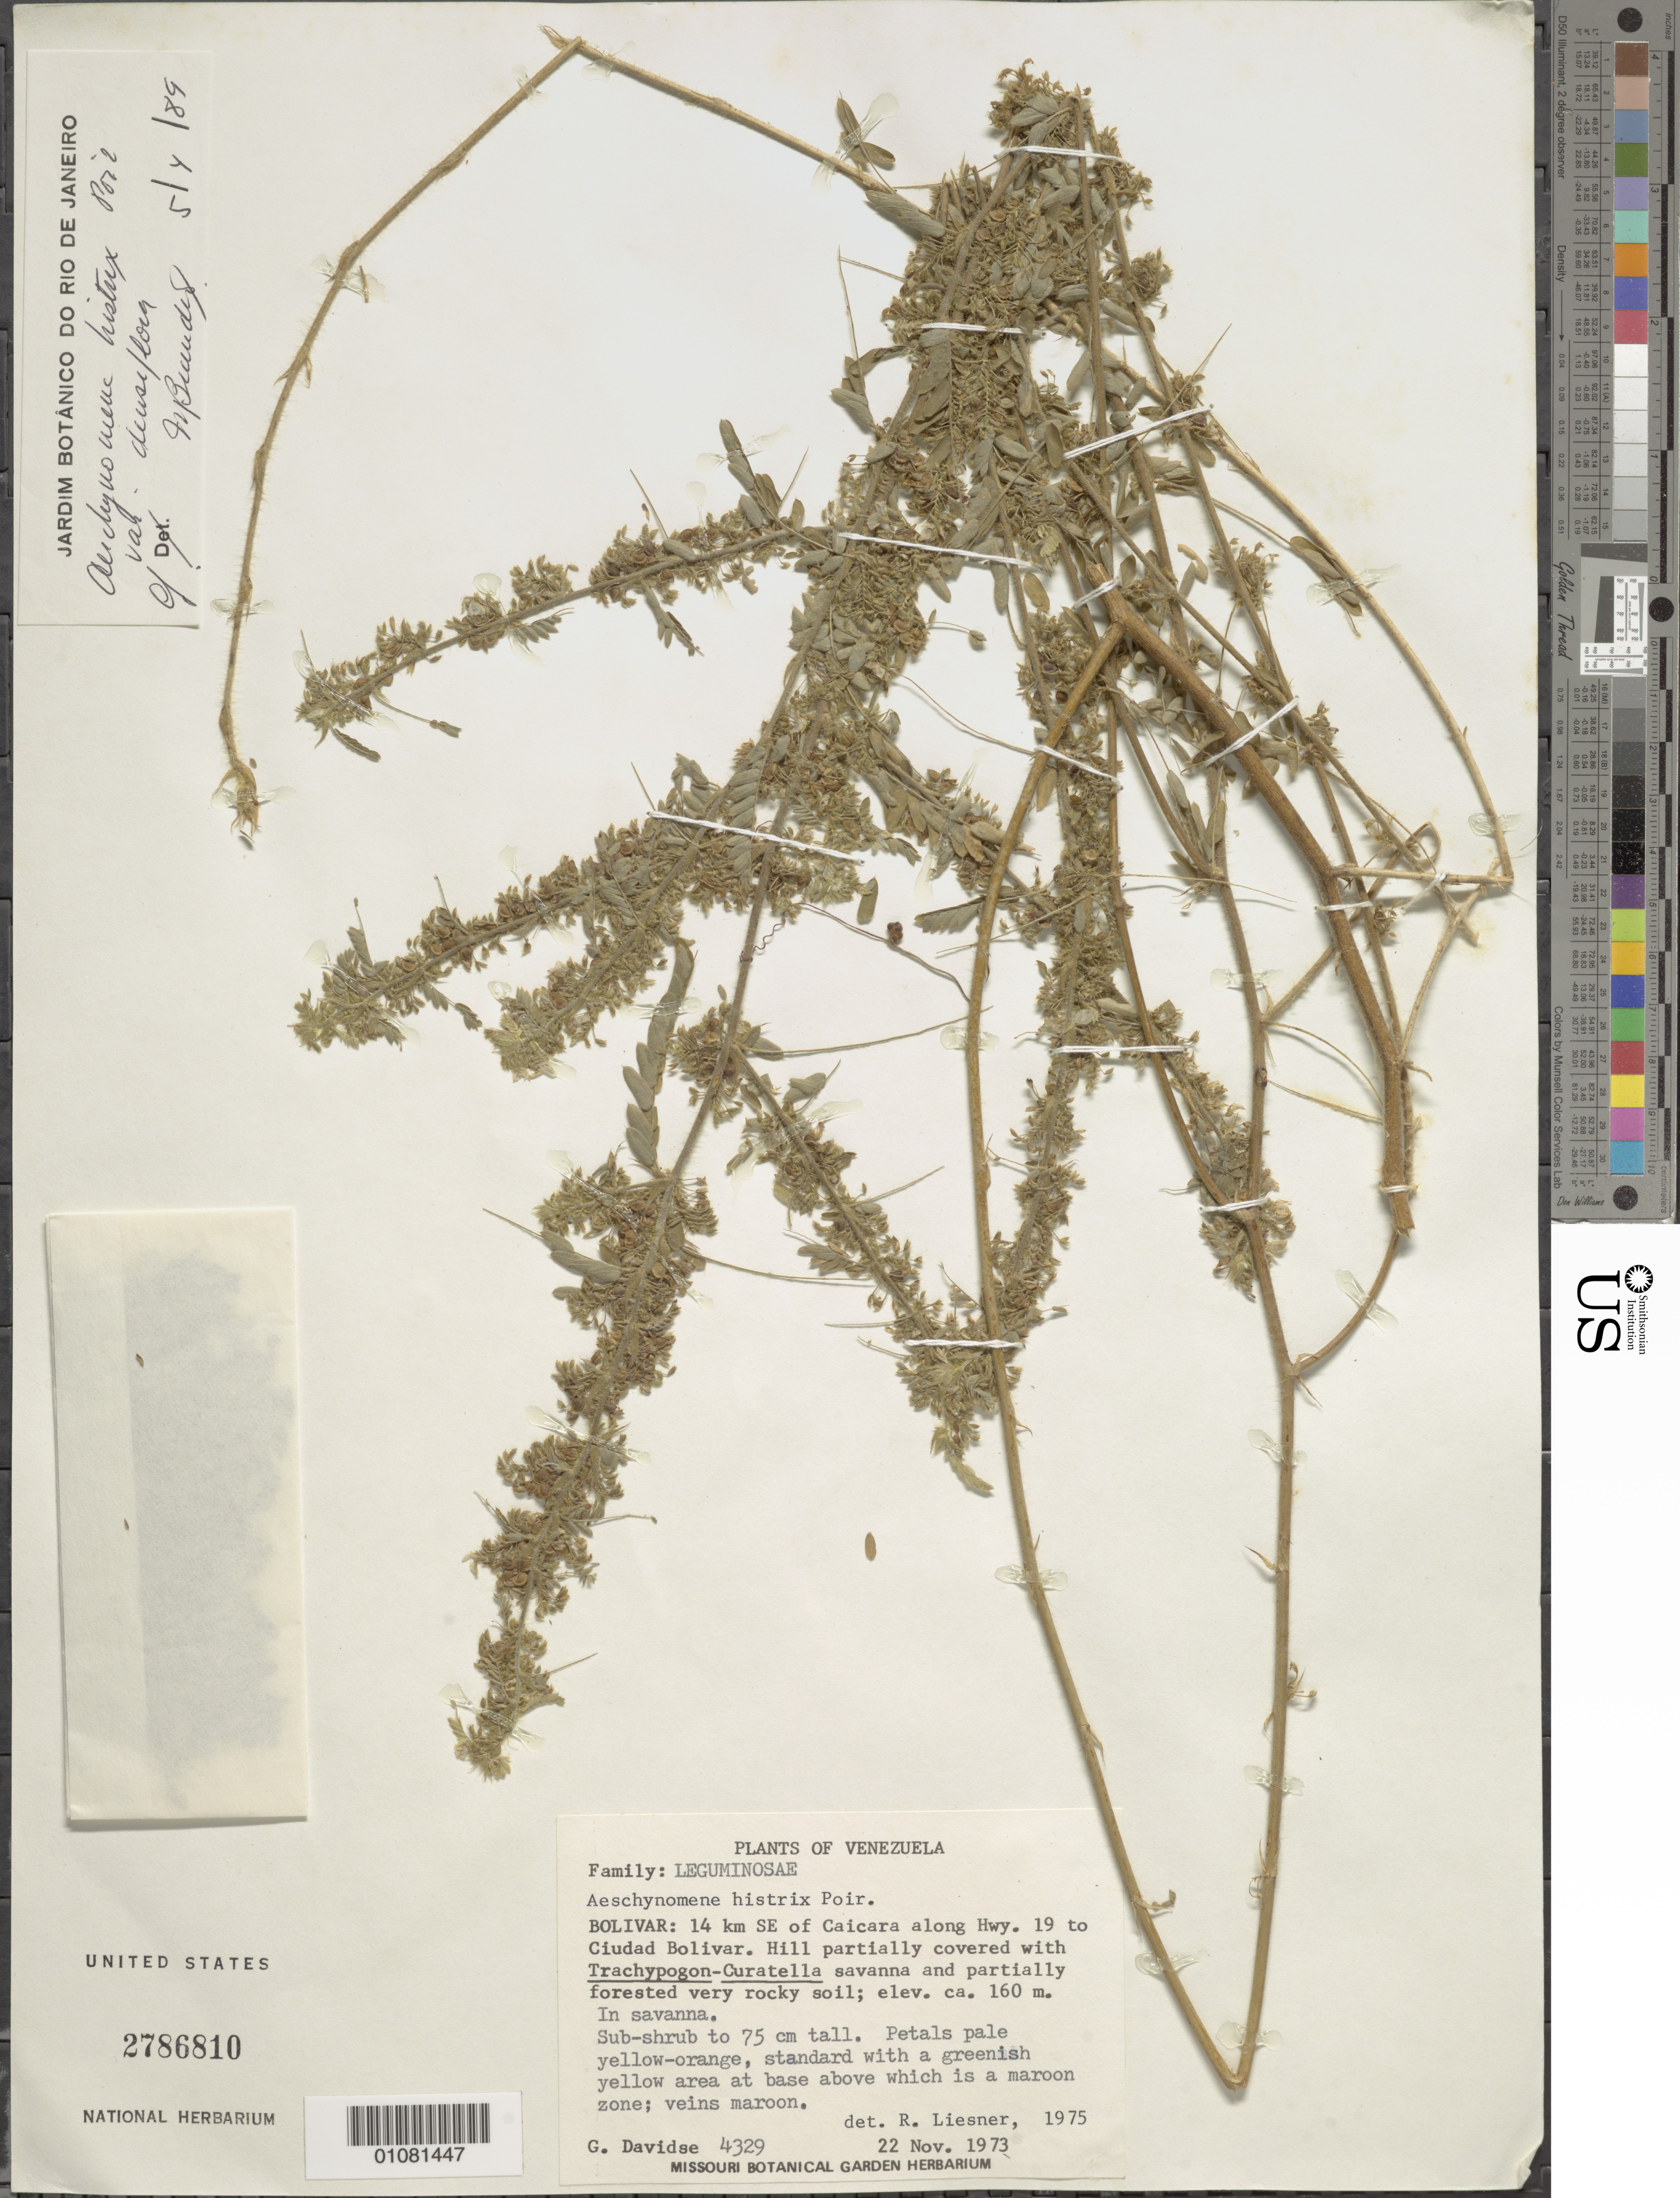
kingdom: Plantae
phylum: Tracheophyta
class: Magnoliopsida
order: Fabales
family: Fabaceae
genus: Aeschynomene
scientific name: Aeschynomene histrix var. densiflora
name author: (Benth.) Rudd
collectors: G. Davidse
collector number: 4329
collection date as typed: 22-Nov-73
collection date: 1973-11-22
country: Venezuela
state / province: Bolívar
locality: Caicara, 14 km SW of along Hwy 19 to Ciudad Bolívar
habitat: Hill partially covered with Trachypogon-Curatella savanna and partially forested very rocky soil; in savanna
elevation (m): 160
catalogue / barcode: US 2786810